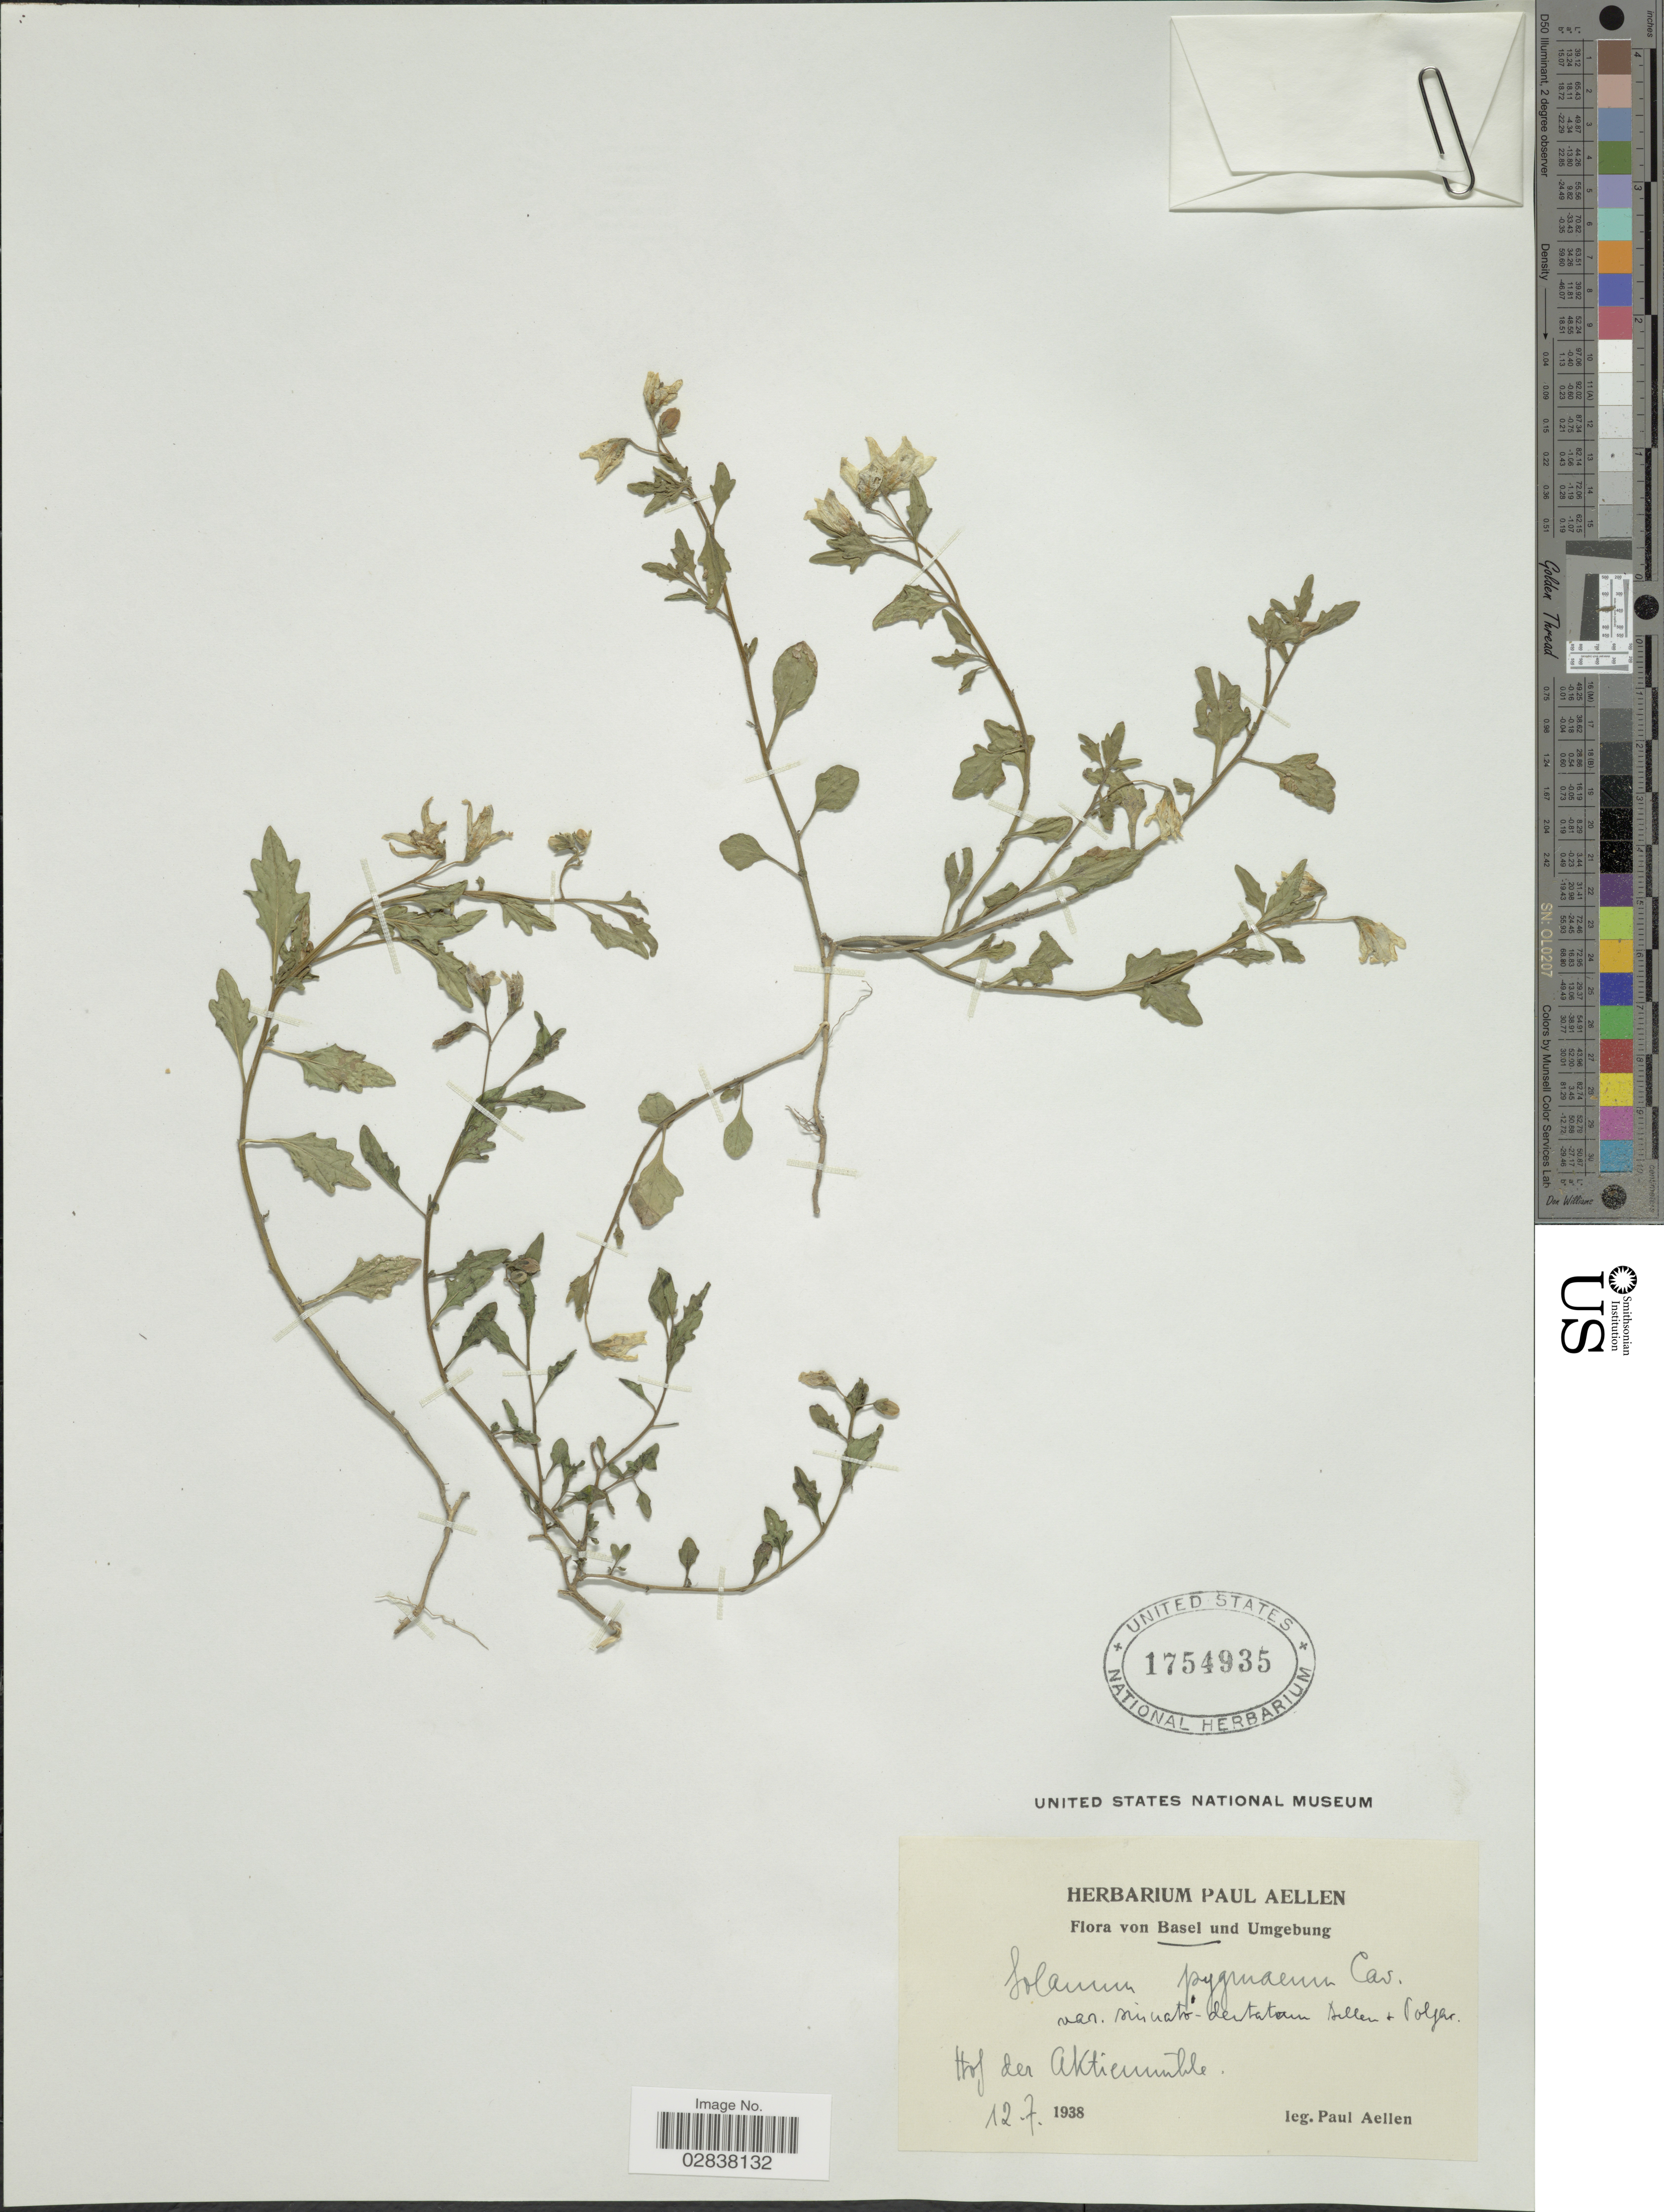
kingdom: Plantae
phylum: Tracheophyta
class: Magnoliopsida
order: Solanales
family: Solanaceae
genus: Solanum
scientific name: Solanum pygmaeum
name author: Cav.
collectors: P. Aellen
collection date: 1938-07-12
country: Switzerland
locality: Basel und Umgebung, Hof den Aktienmühle.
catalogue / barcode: US 1754935